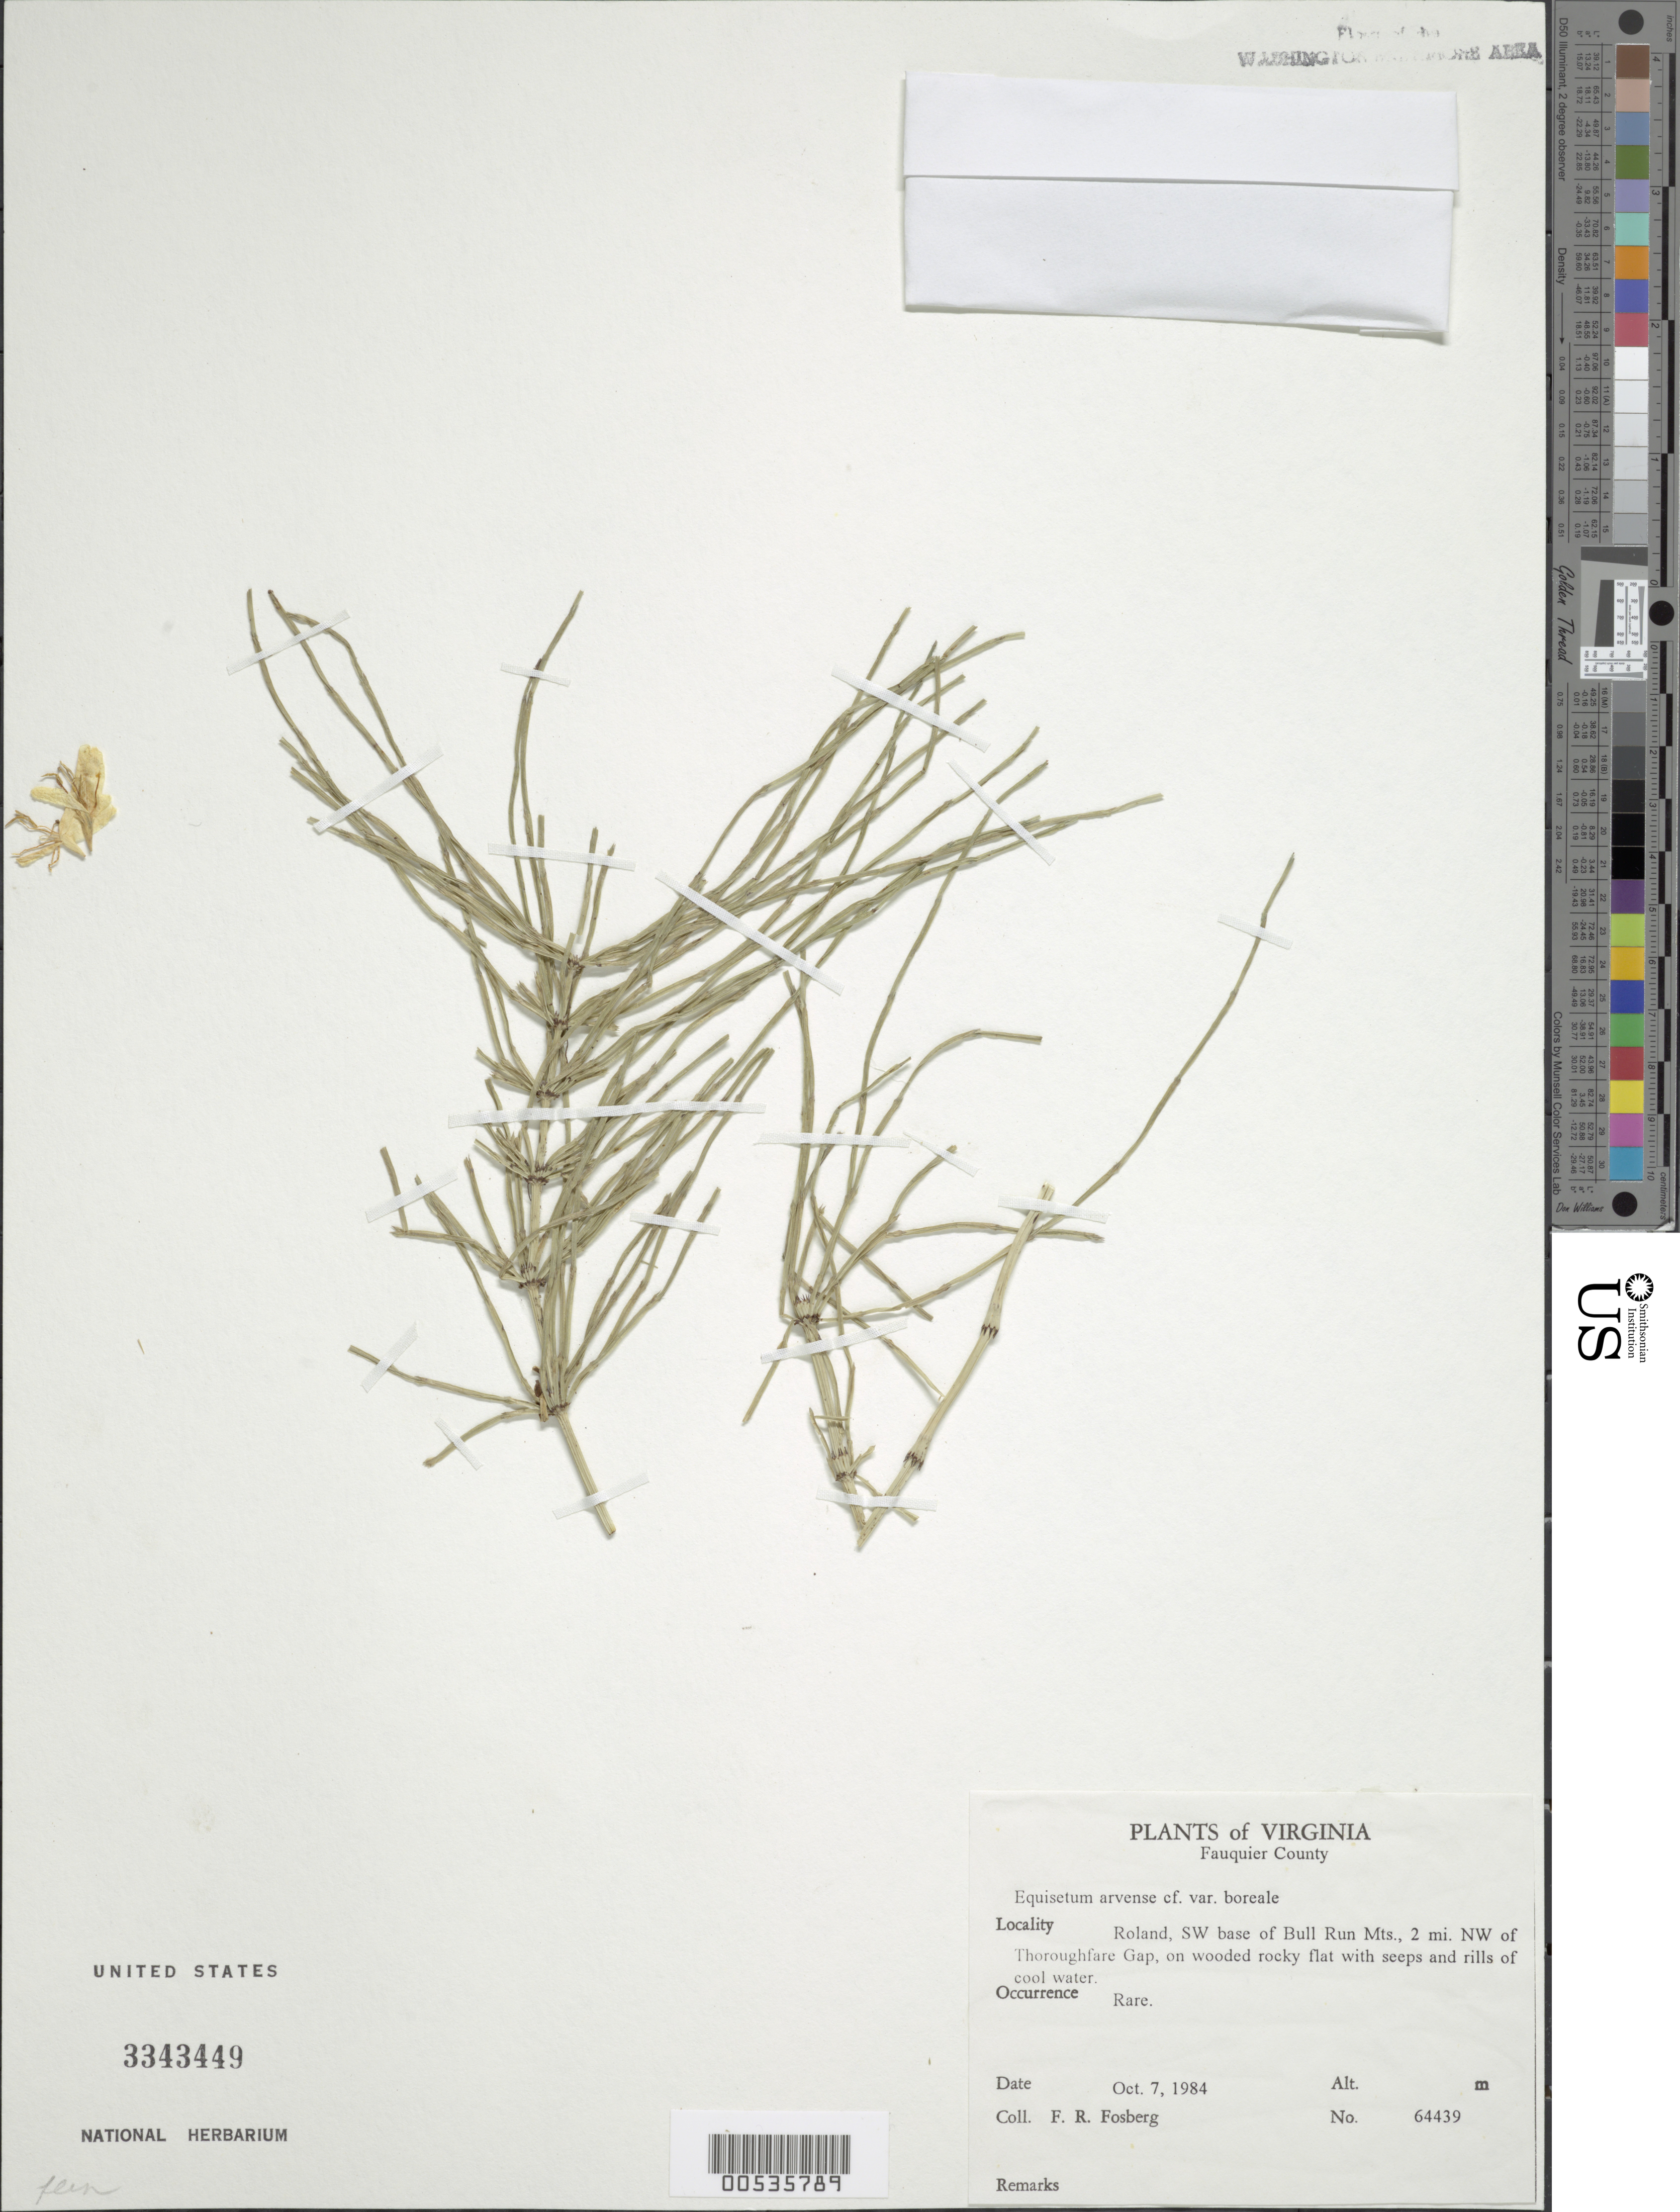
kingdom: Plantae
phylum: Tracheophyta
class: Polypodiopsida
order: Equisetales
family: Equisetaceae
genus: Equisetum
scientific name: Equisetum arvense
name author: L.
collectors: F. R. Fosberg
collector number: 64439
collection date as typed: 07 Oct 1984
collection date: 1984-10-07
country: United States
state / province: Virginia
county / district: Fauquier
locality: Roland, SW base of Bull Run Mts., 2 Mi NW of Thorofare Gap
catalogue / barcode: US 3343449